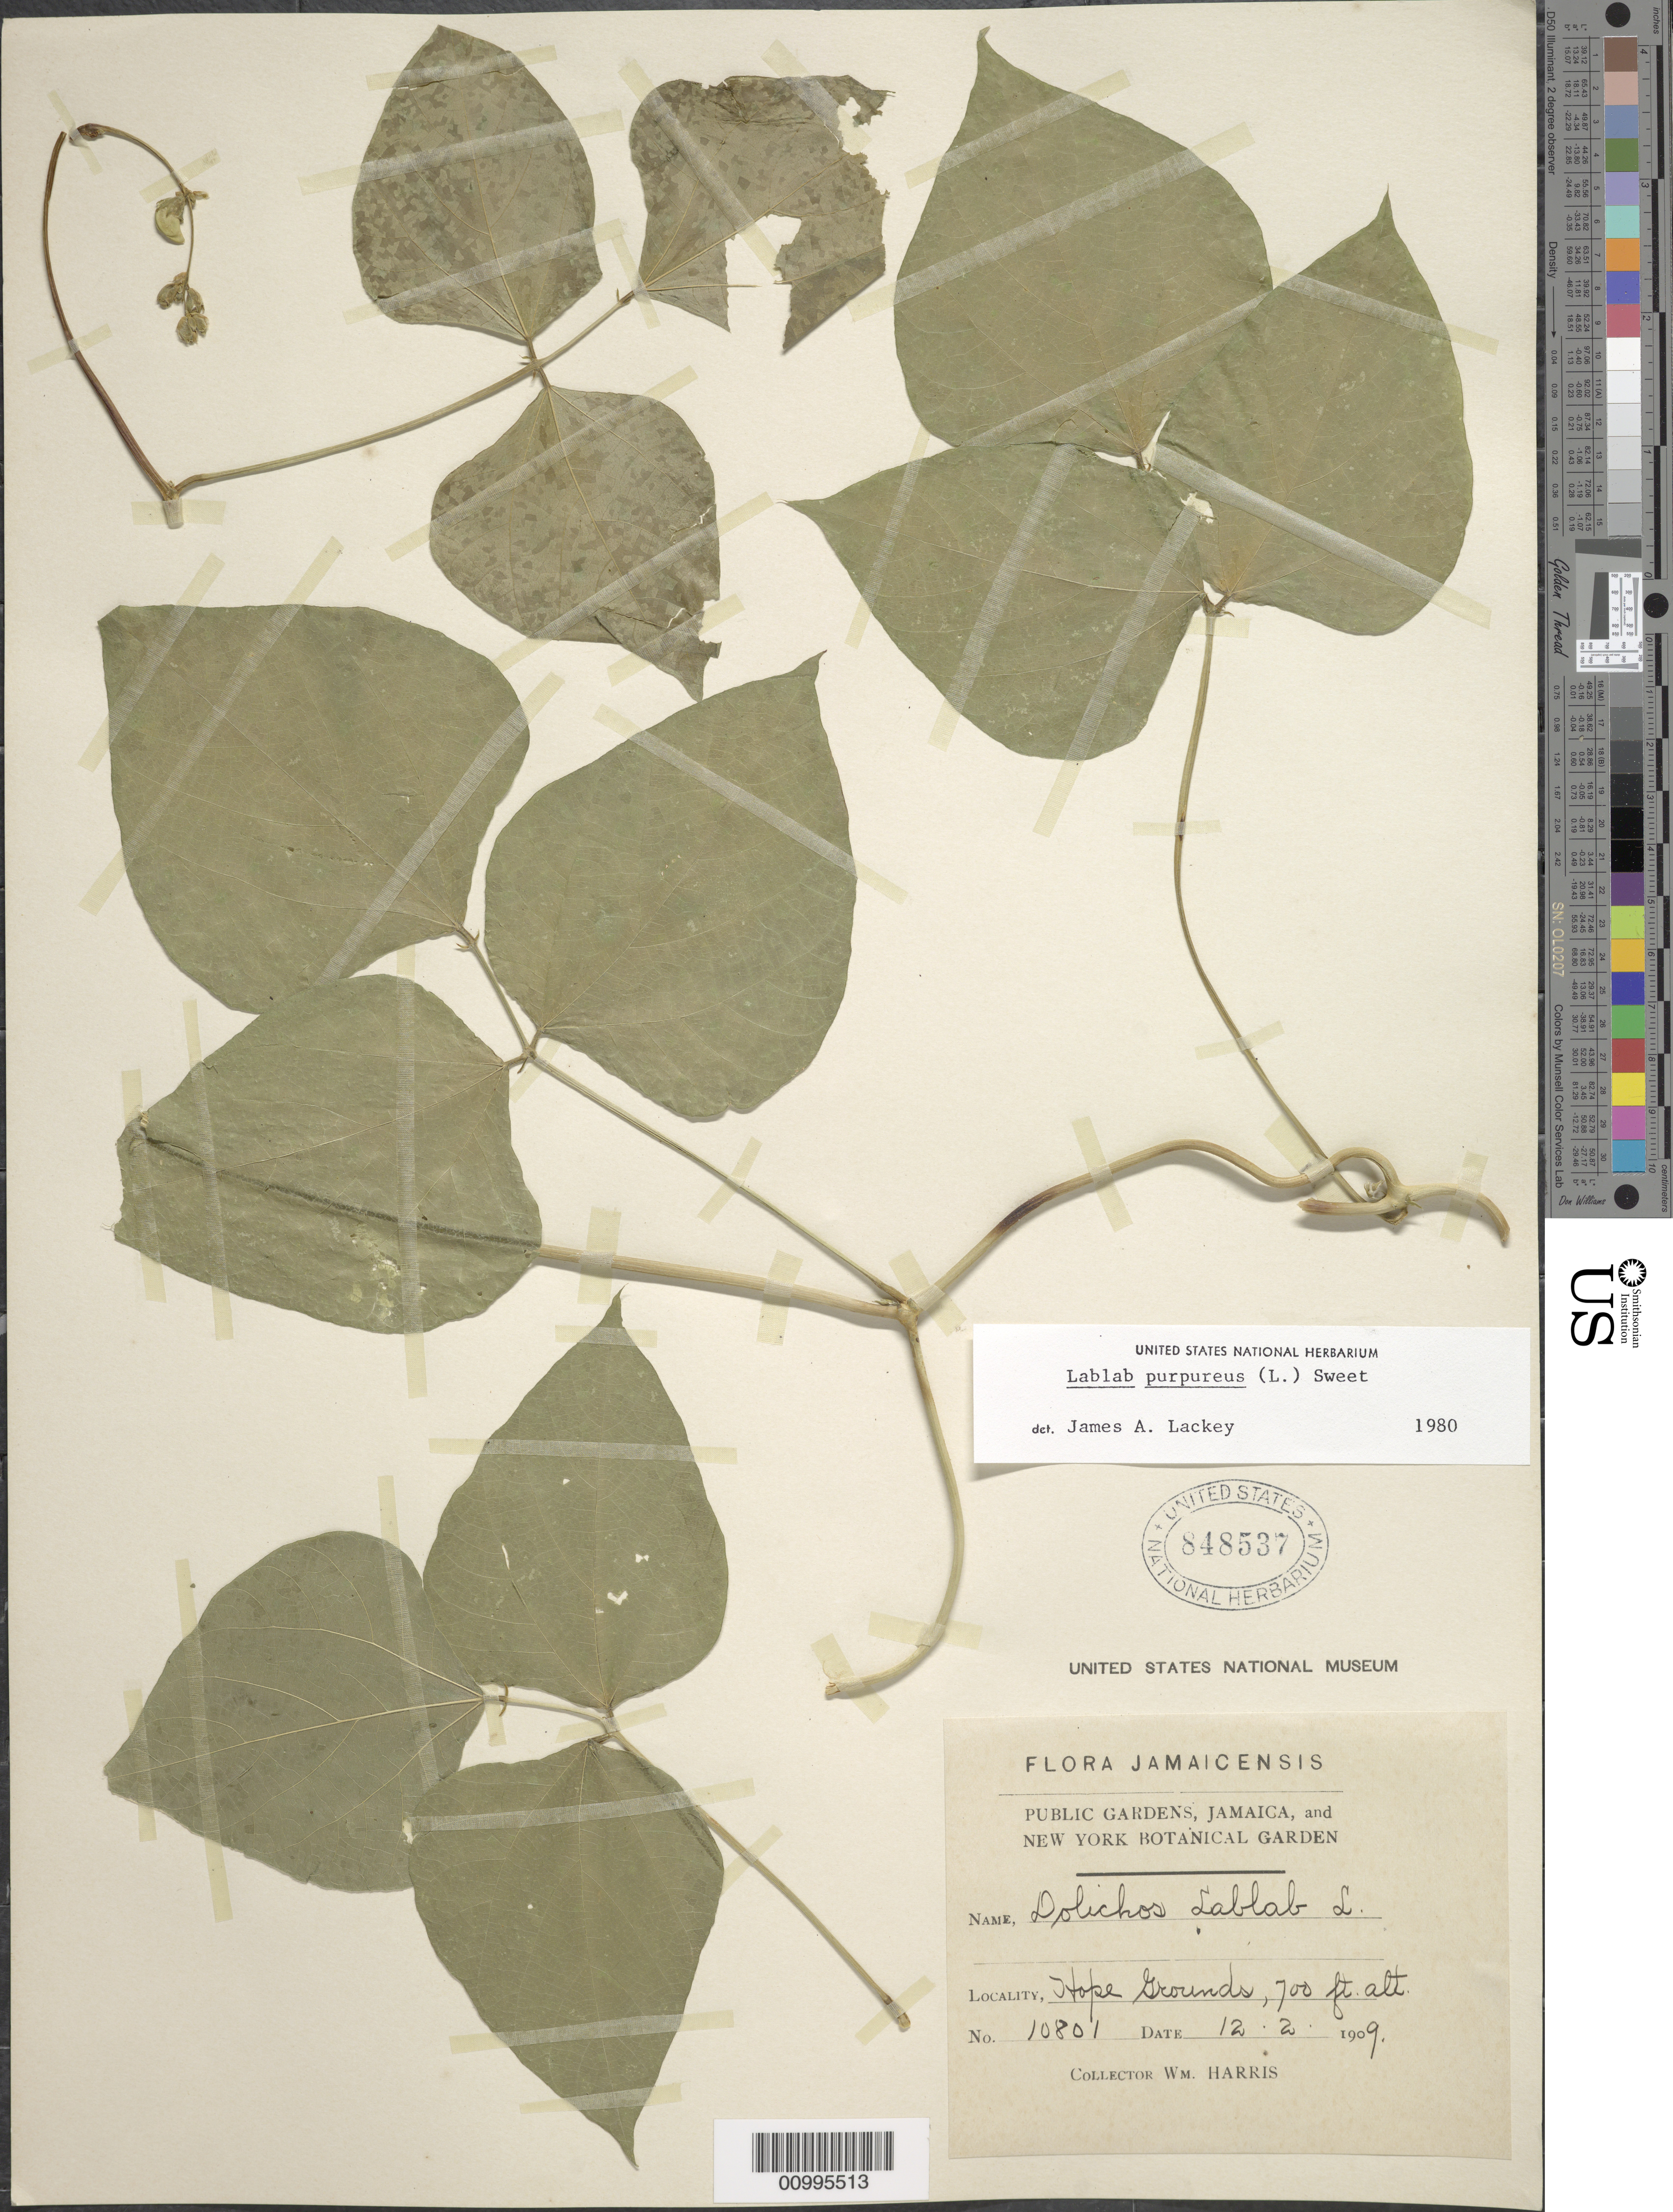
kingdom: Plantae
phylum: Tracheophyta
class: Magnoliopsida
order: Fabales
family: Fabaceae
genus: Lablab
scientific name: Lablab purpureus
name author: (L.) Sweet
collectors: W. H. Harris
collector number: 10801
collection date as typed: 12 Feb 1909 or 02 Dec 1909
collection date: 1909-02-12 or 1909-12-02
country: Jamaica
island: Jamaica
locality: Hope Grounds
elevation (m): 213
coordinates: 0 N, 0 E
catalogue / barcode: US 848537